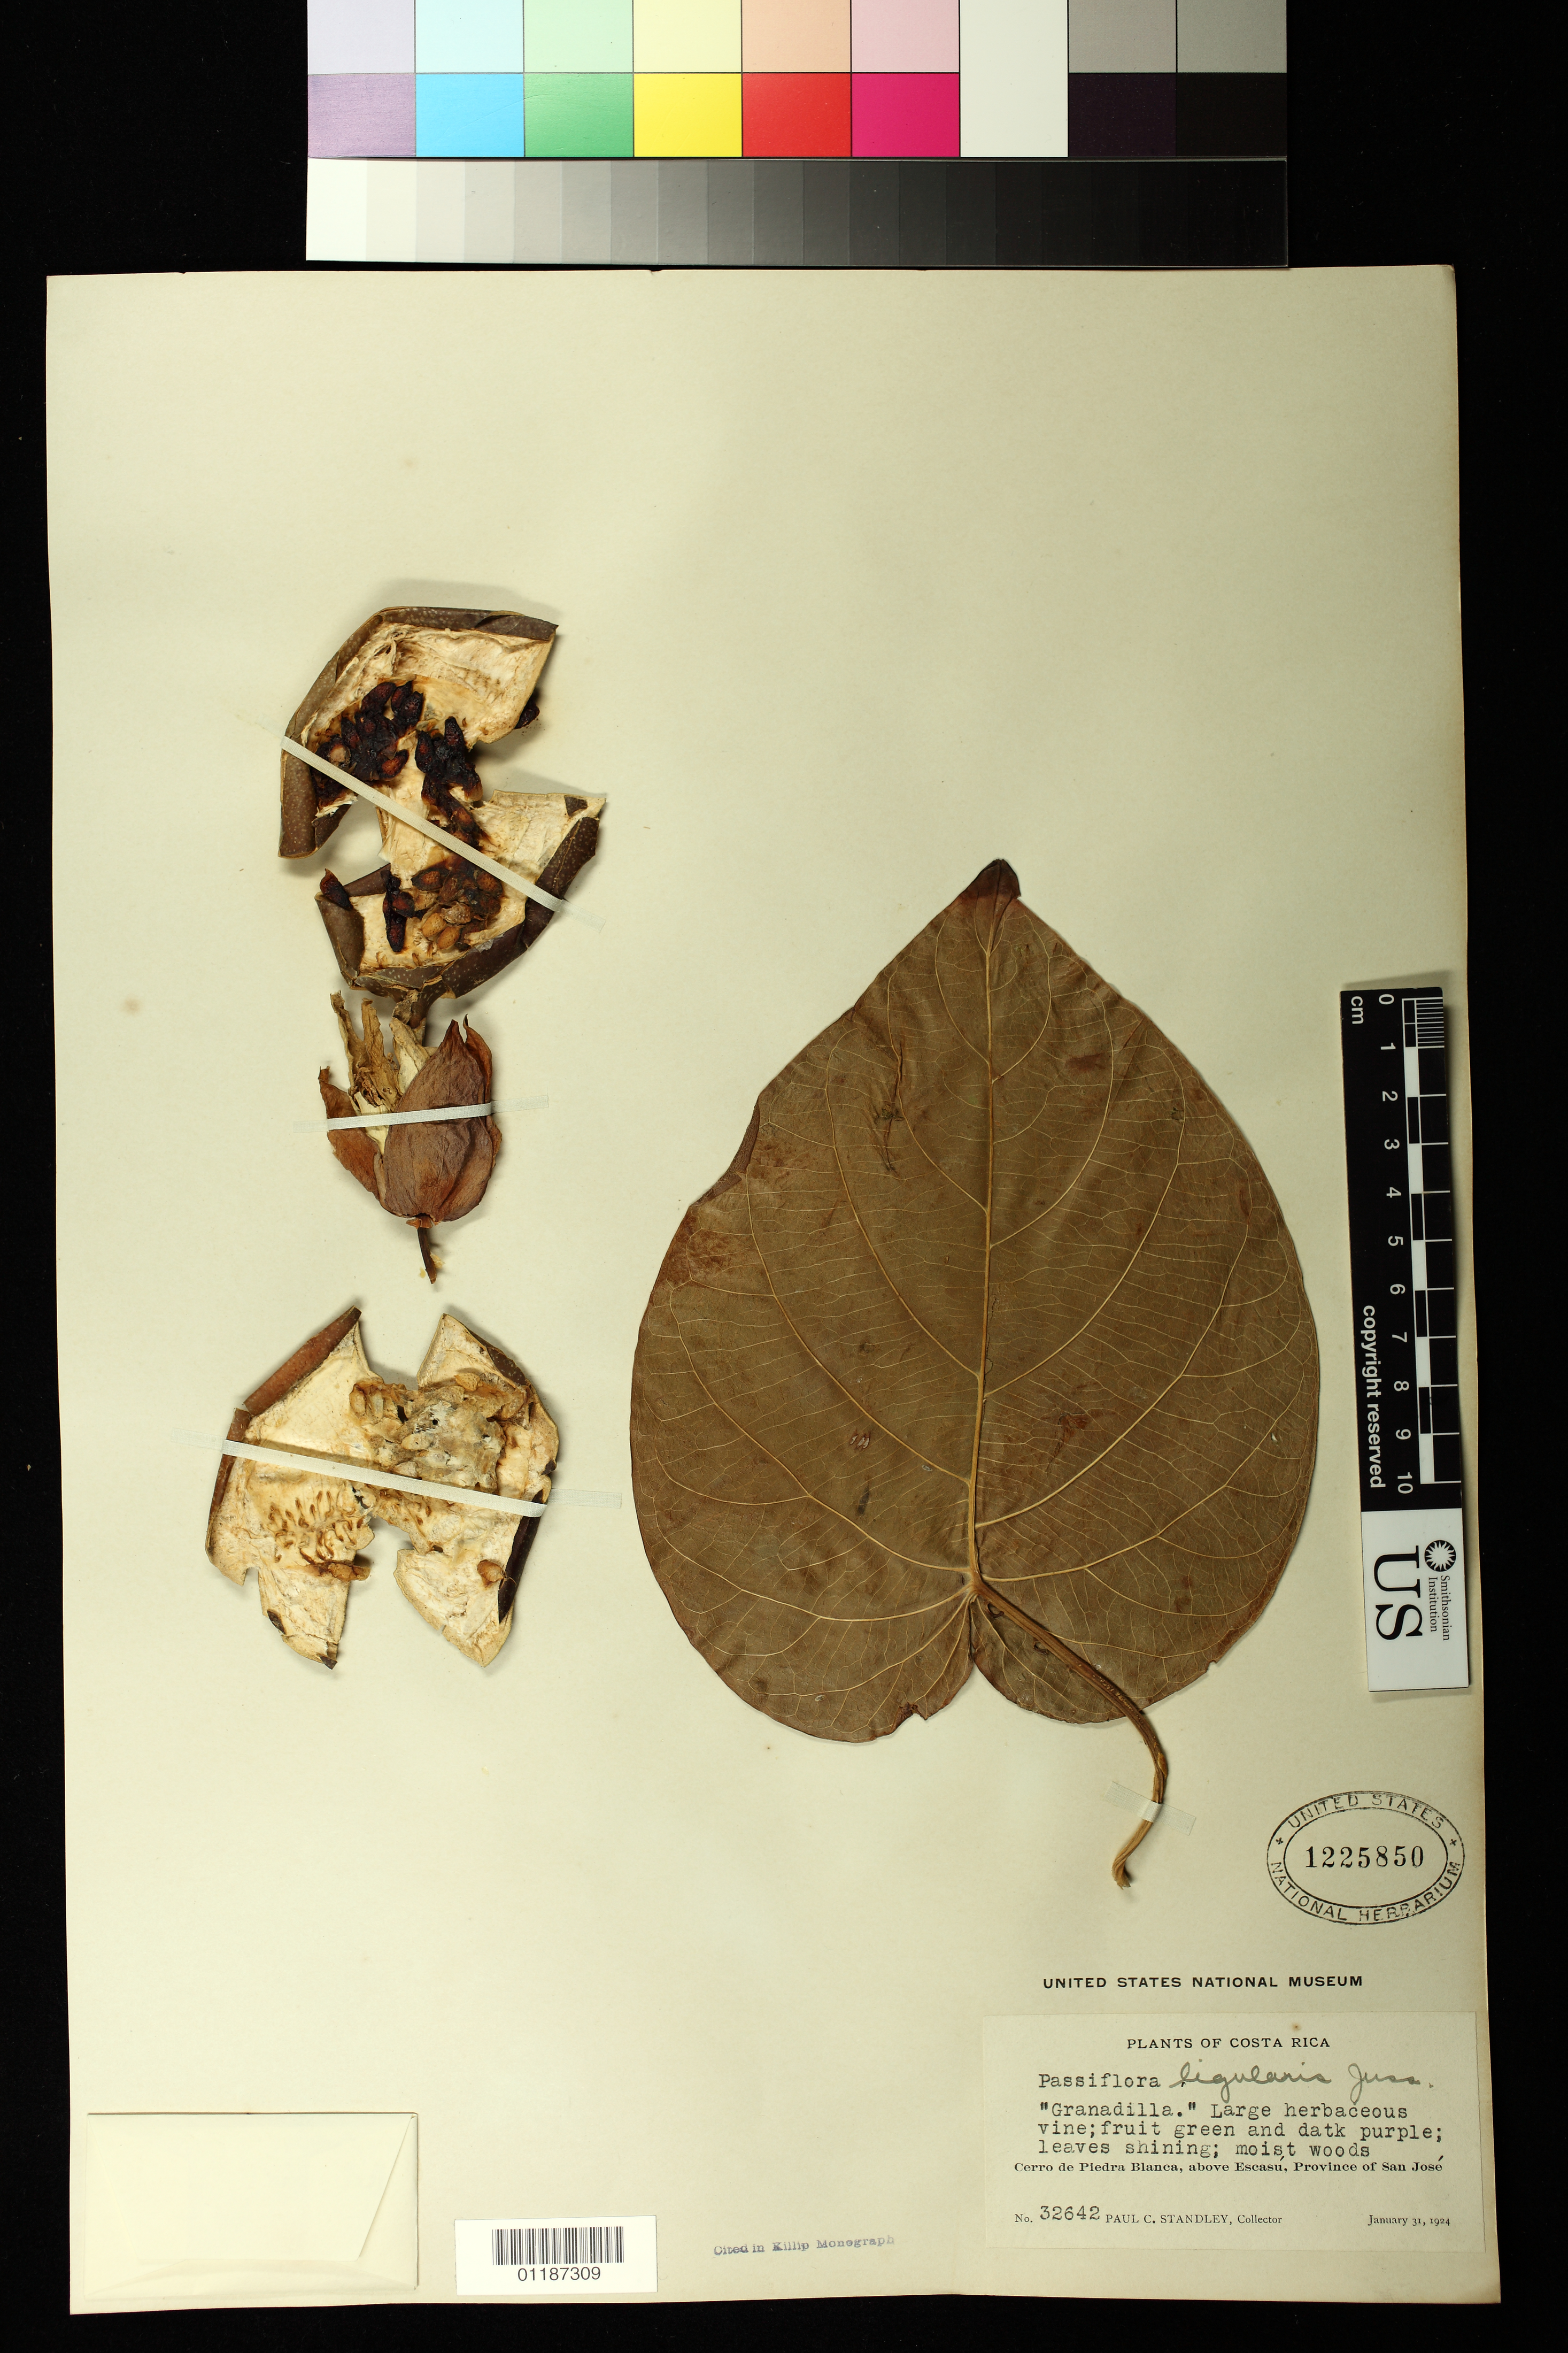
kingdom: Plantae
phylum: Tracheophyta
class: Magnoliopsida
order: Malpighiales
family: Passifloraceae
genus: Passiflora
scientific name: Passiflora ligularis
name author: Juss.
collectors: P. C. Standley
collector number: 32642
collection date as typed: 31 Jan 1924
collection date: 1924-01-31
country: Costa Rica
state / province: San José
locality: Cerro de Piedra Blanca, above Escasú.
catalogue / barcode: US 1225850